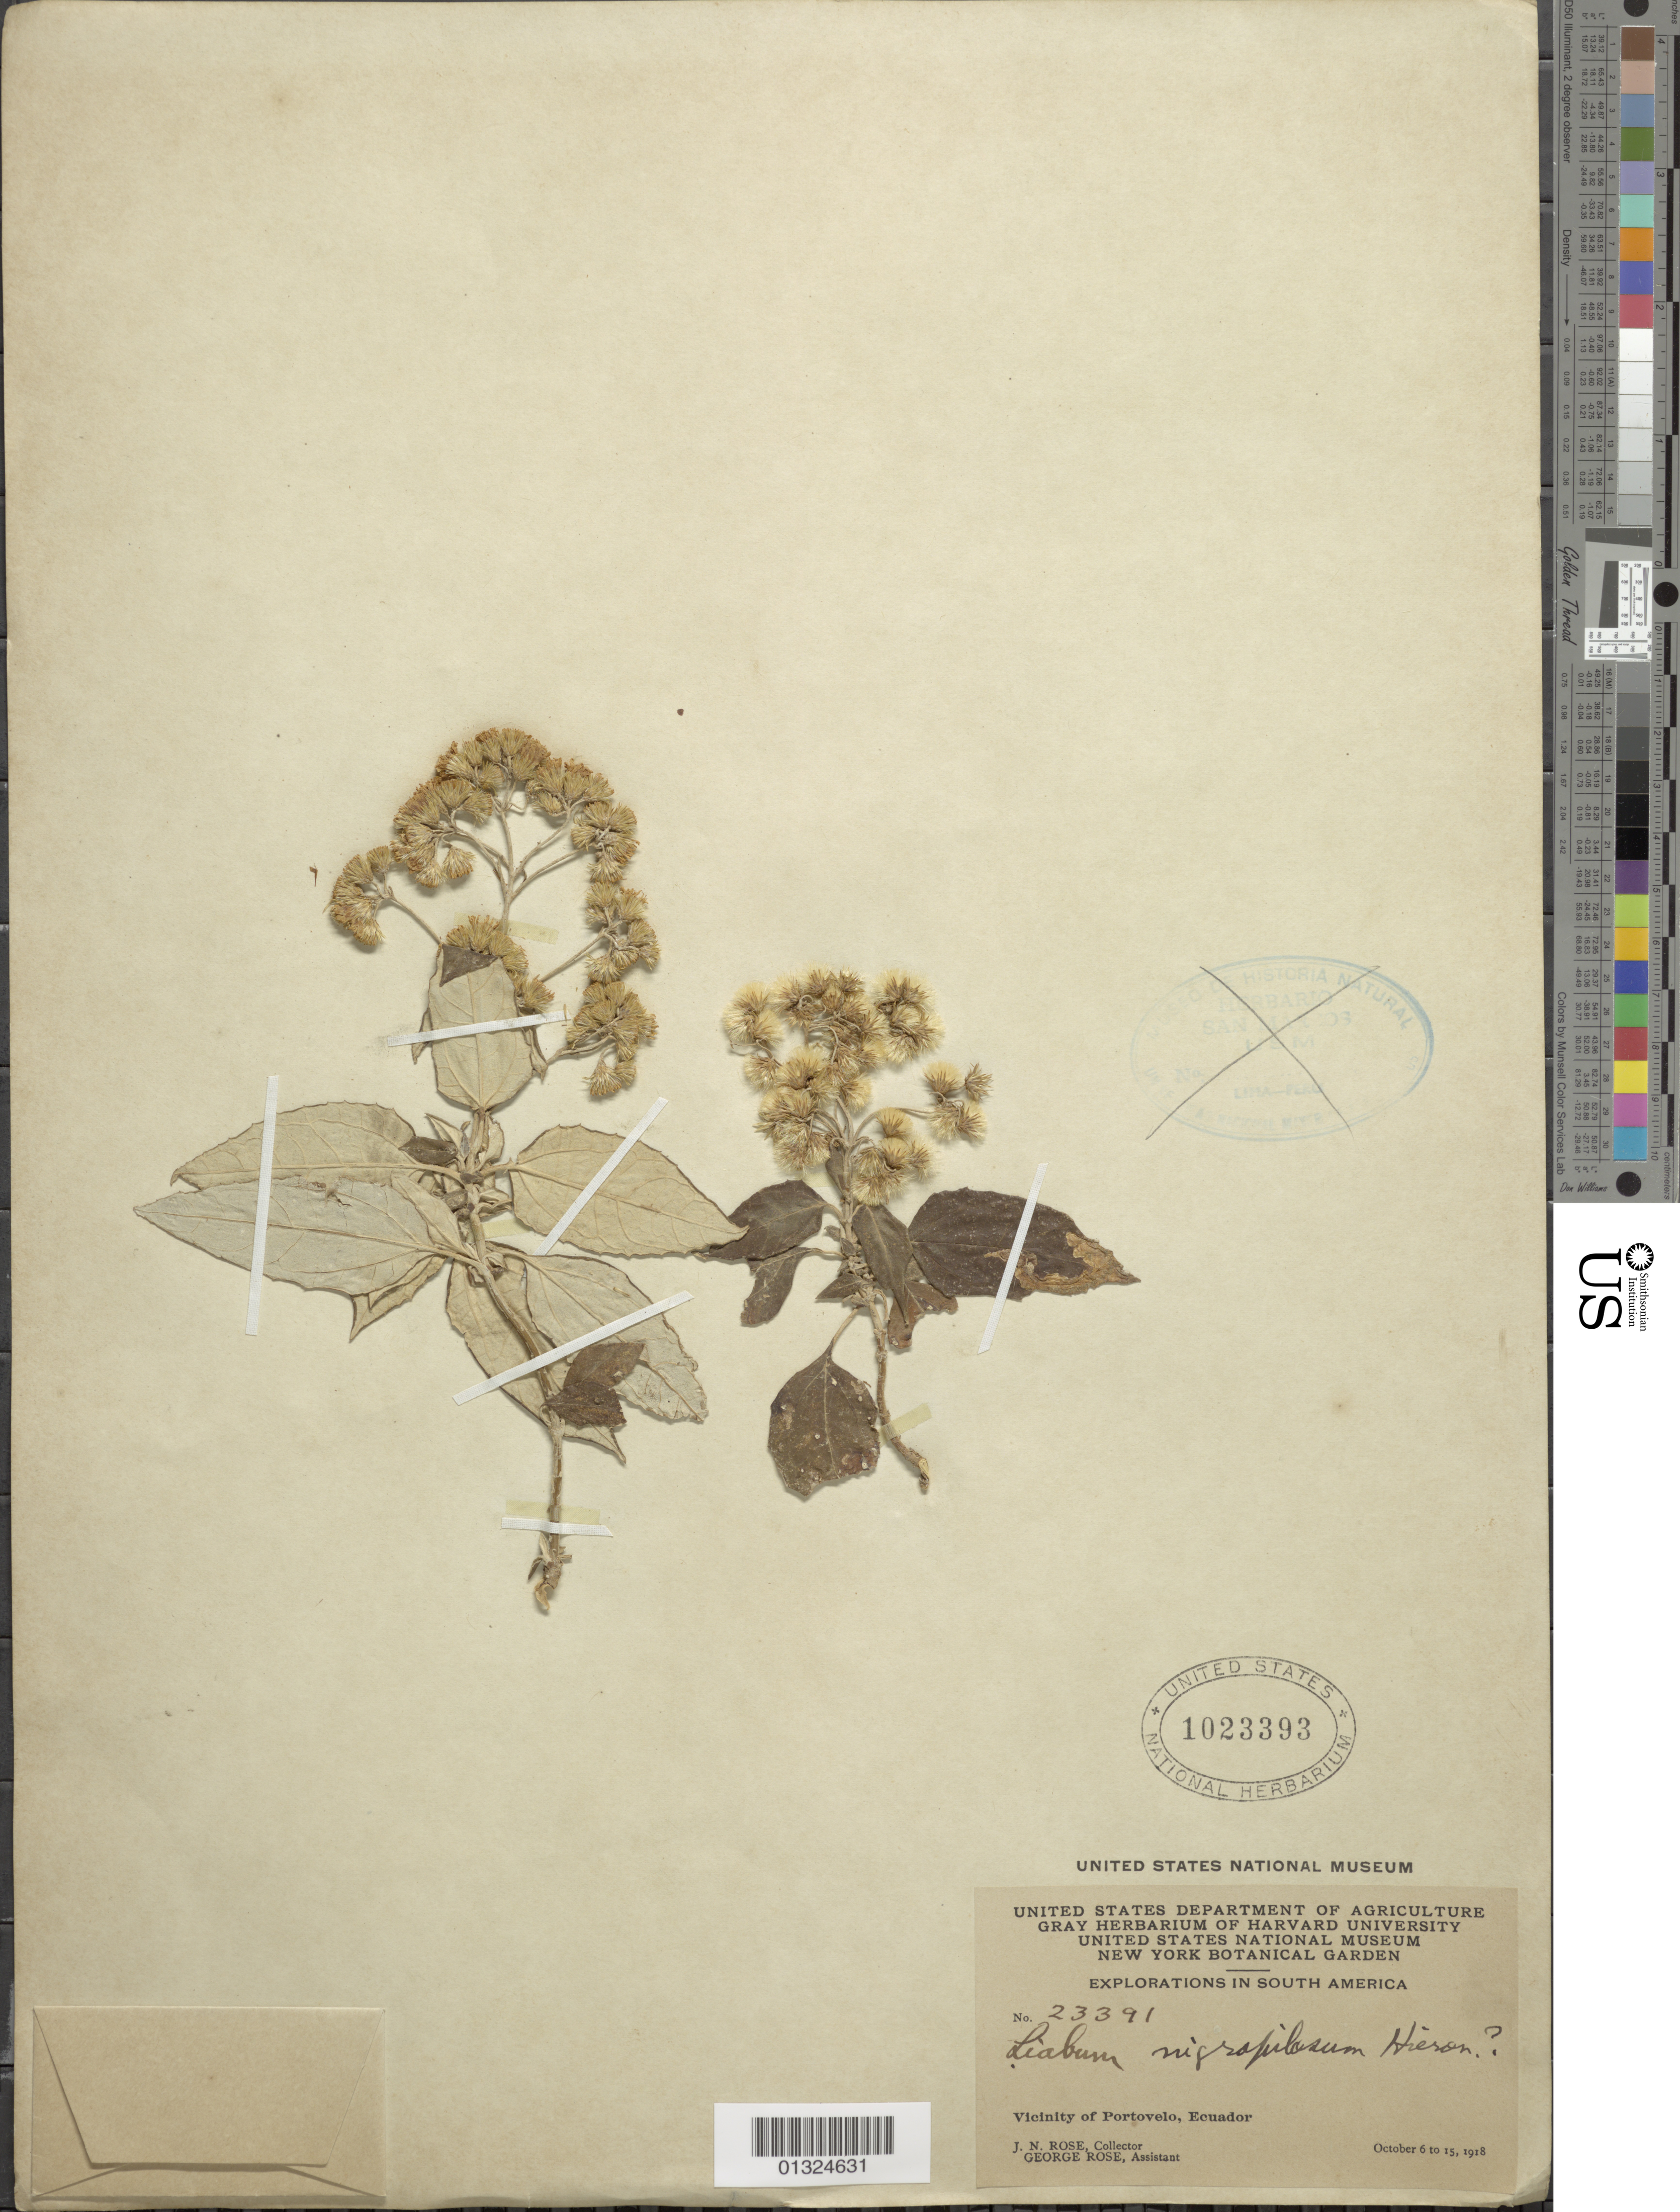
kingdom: Plantae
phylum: Tracheophyta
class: Magnoliopsida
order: Asterales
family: Asteraceae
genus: Liabum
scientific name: Liabum nigropilosum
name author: Hieron.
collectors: J. N. Rose & G. Rose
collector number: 23391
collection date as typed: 06 Oct 1918 to 15 Oct 1918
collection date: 1918-10-06/1918-10-15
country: Ecuador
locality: Vicinity of Portovelo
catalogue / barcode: US 1023393